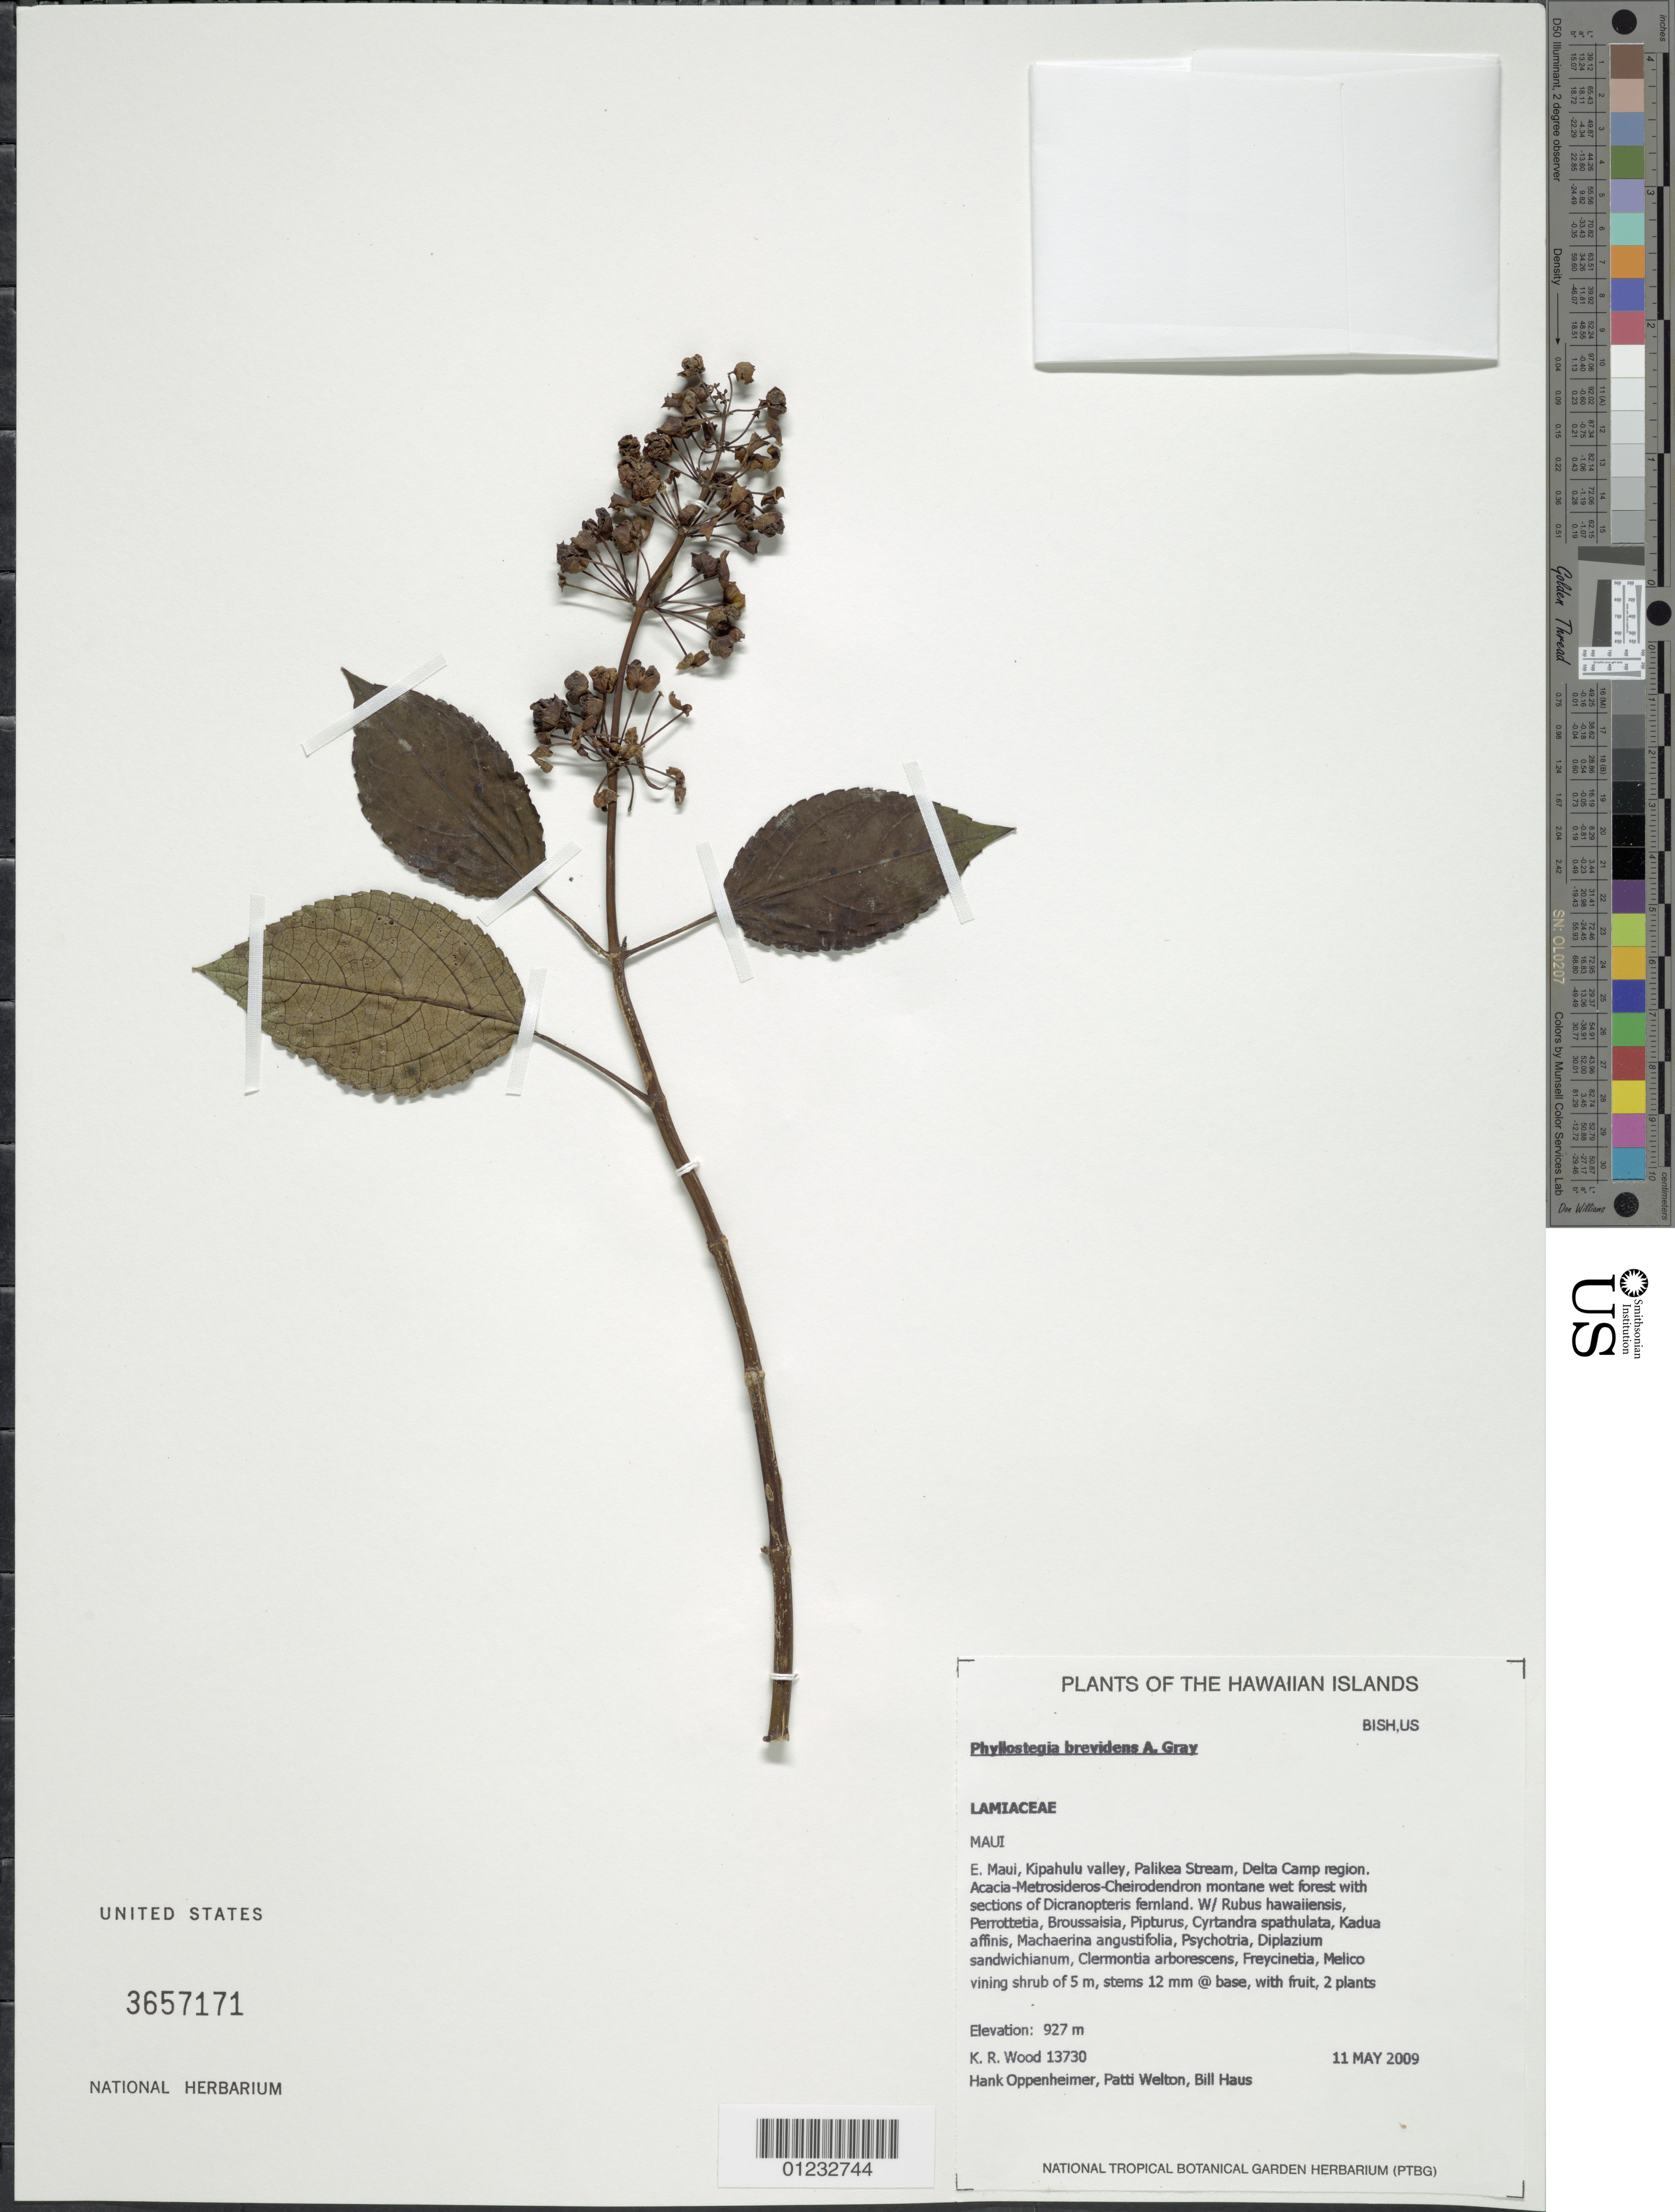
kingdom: Plantae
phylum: Tracheophyta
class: Magnoliopsida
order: Lamiales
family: Lamiaceae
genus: Phyllostegia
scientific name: Phyllostegia brevidens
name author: A. Gray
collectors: K. R. Wood, H. L. Oppenheimer, P. Welton & B. Haus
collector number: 13730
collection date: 2009-05-11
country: United States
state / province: Hawaii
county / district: Maui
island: Maui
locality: E. Maui, Kipahulu Valley, Palikea Stream, Delta Camp region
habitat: Montane wet forest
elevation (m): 283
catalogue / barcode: US 3657171